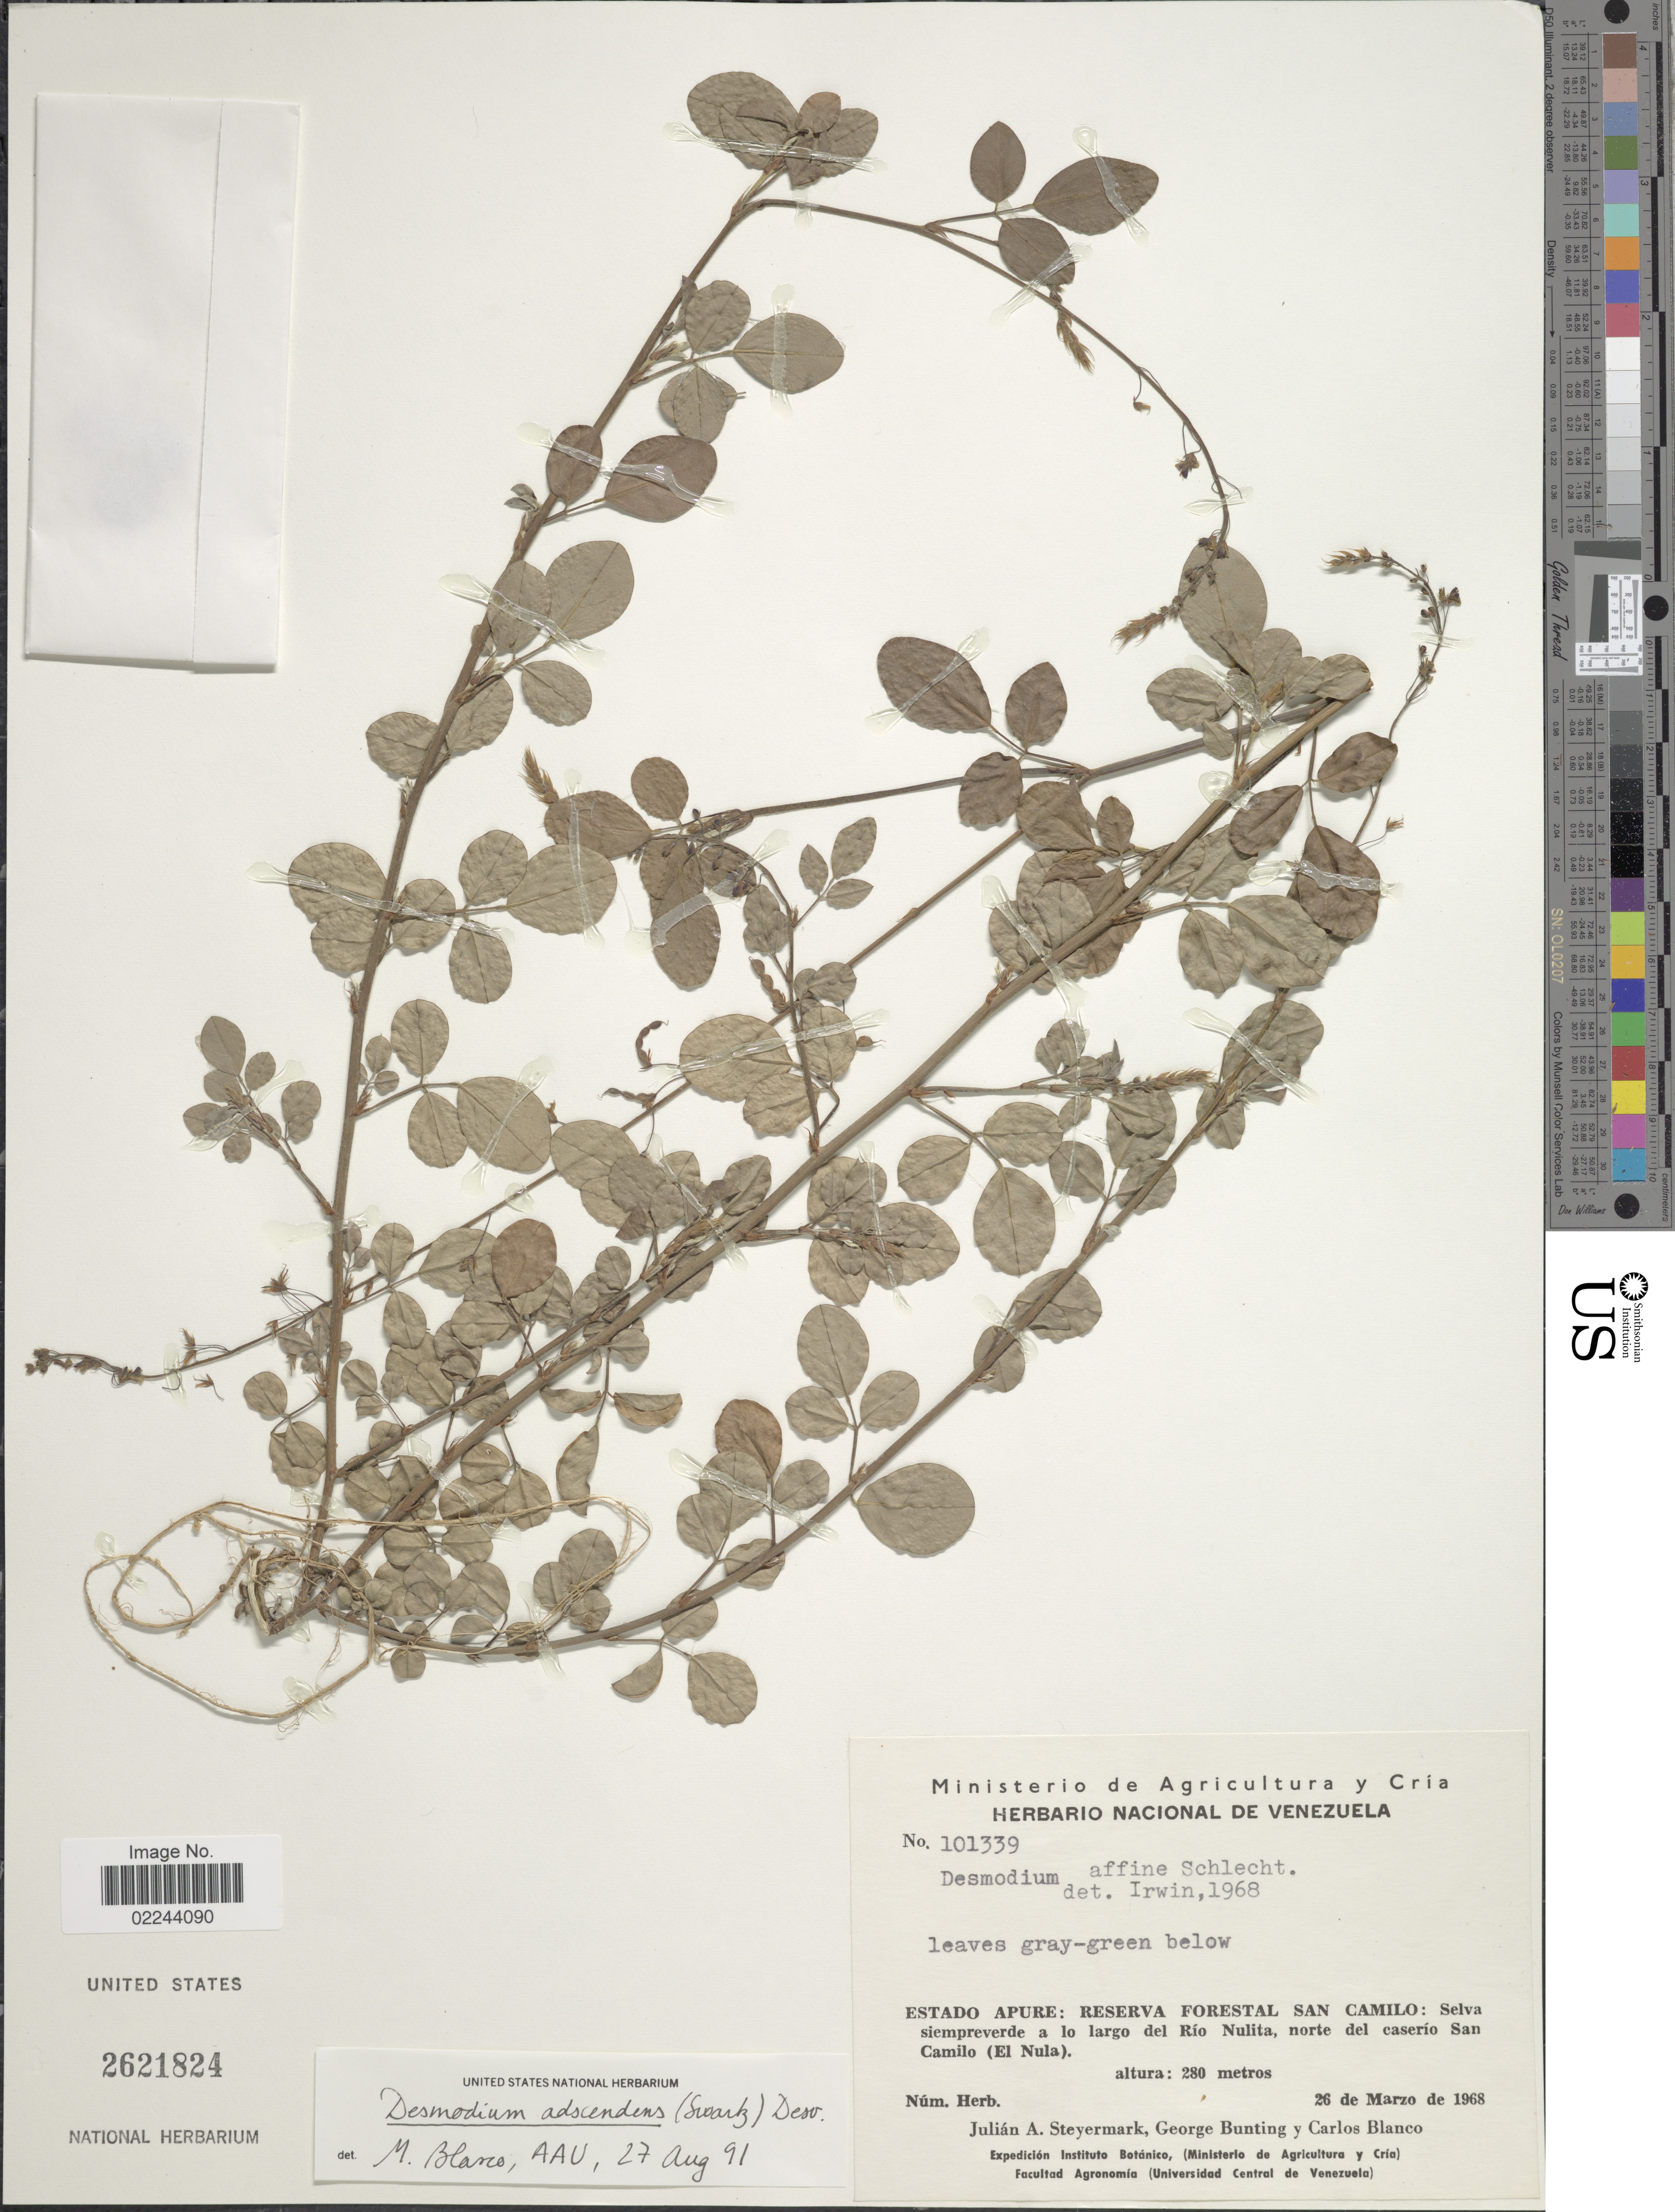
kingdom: Plantae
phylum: Tracheophyta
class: Magnoliopsida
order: Fabales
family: Fabaceae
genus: Grona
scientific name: Grona adscendens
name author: (Sw.) H. Ohashi & K. Ohashi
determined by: Strong, Mark T., (BOT), Smithsonian Institution - National Museum of Natural History (UNITED STATES)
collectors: J. Steyermark, G. S. Bunting & C. Blanco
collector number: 101339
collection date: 1968-03-26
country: Venezuela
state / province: Apure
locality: Estado Apure: reserva Forestal San Camilo: Selva siepreverde a lo largo del Río Nulita, norte del caserío San Camilo (El Nula)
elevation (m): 280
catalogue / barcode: US 2621824